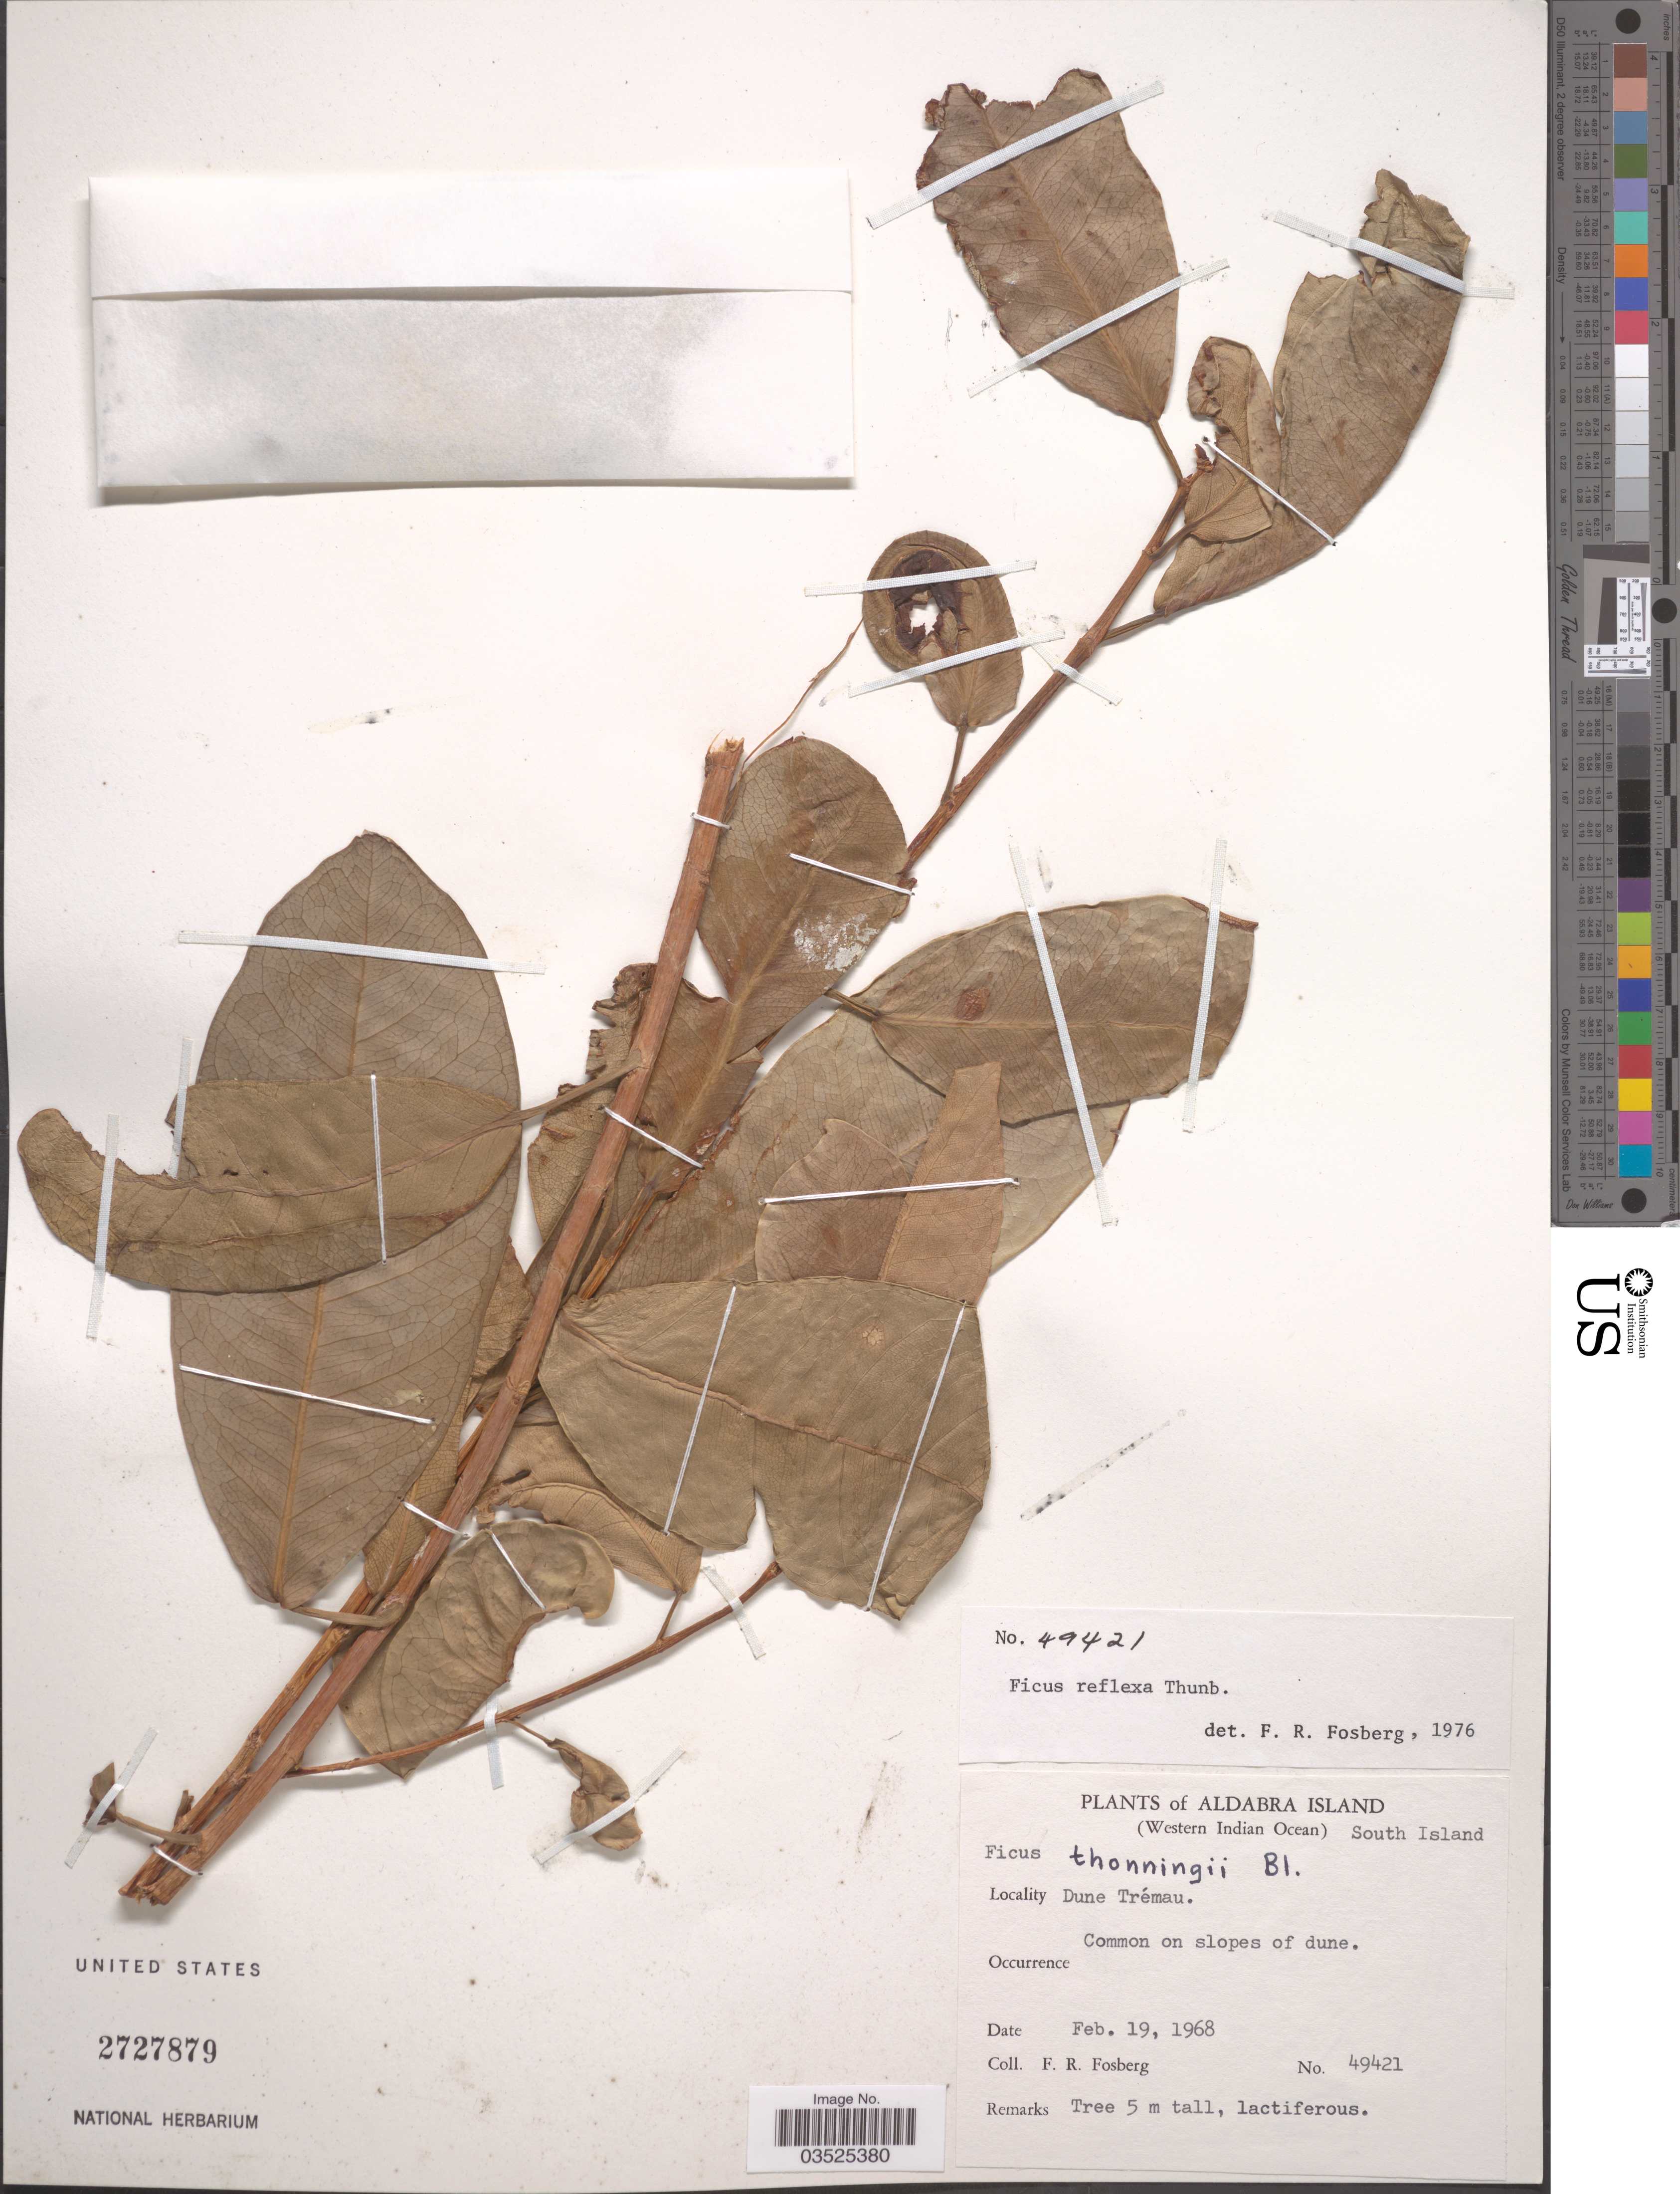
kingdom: Plantae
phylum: Tracheophyta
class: Magnoliopsida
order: Rosales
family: Moraceae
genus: Ficus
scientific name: Ficus reflexa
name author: Thunb.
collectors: F. R. Fosberg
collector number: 49421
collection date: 1968-02-19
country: Seychelles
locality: Aldabra Island (Western Indian Ocean) South Island. Dune Trémau.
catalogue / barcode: US 2727879